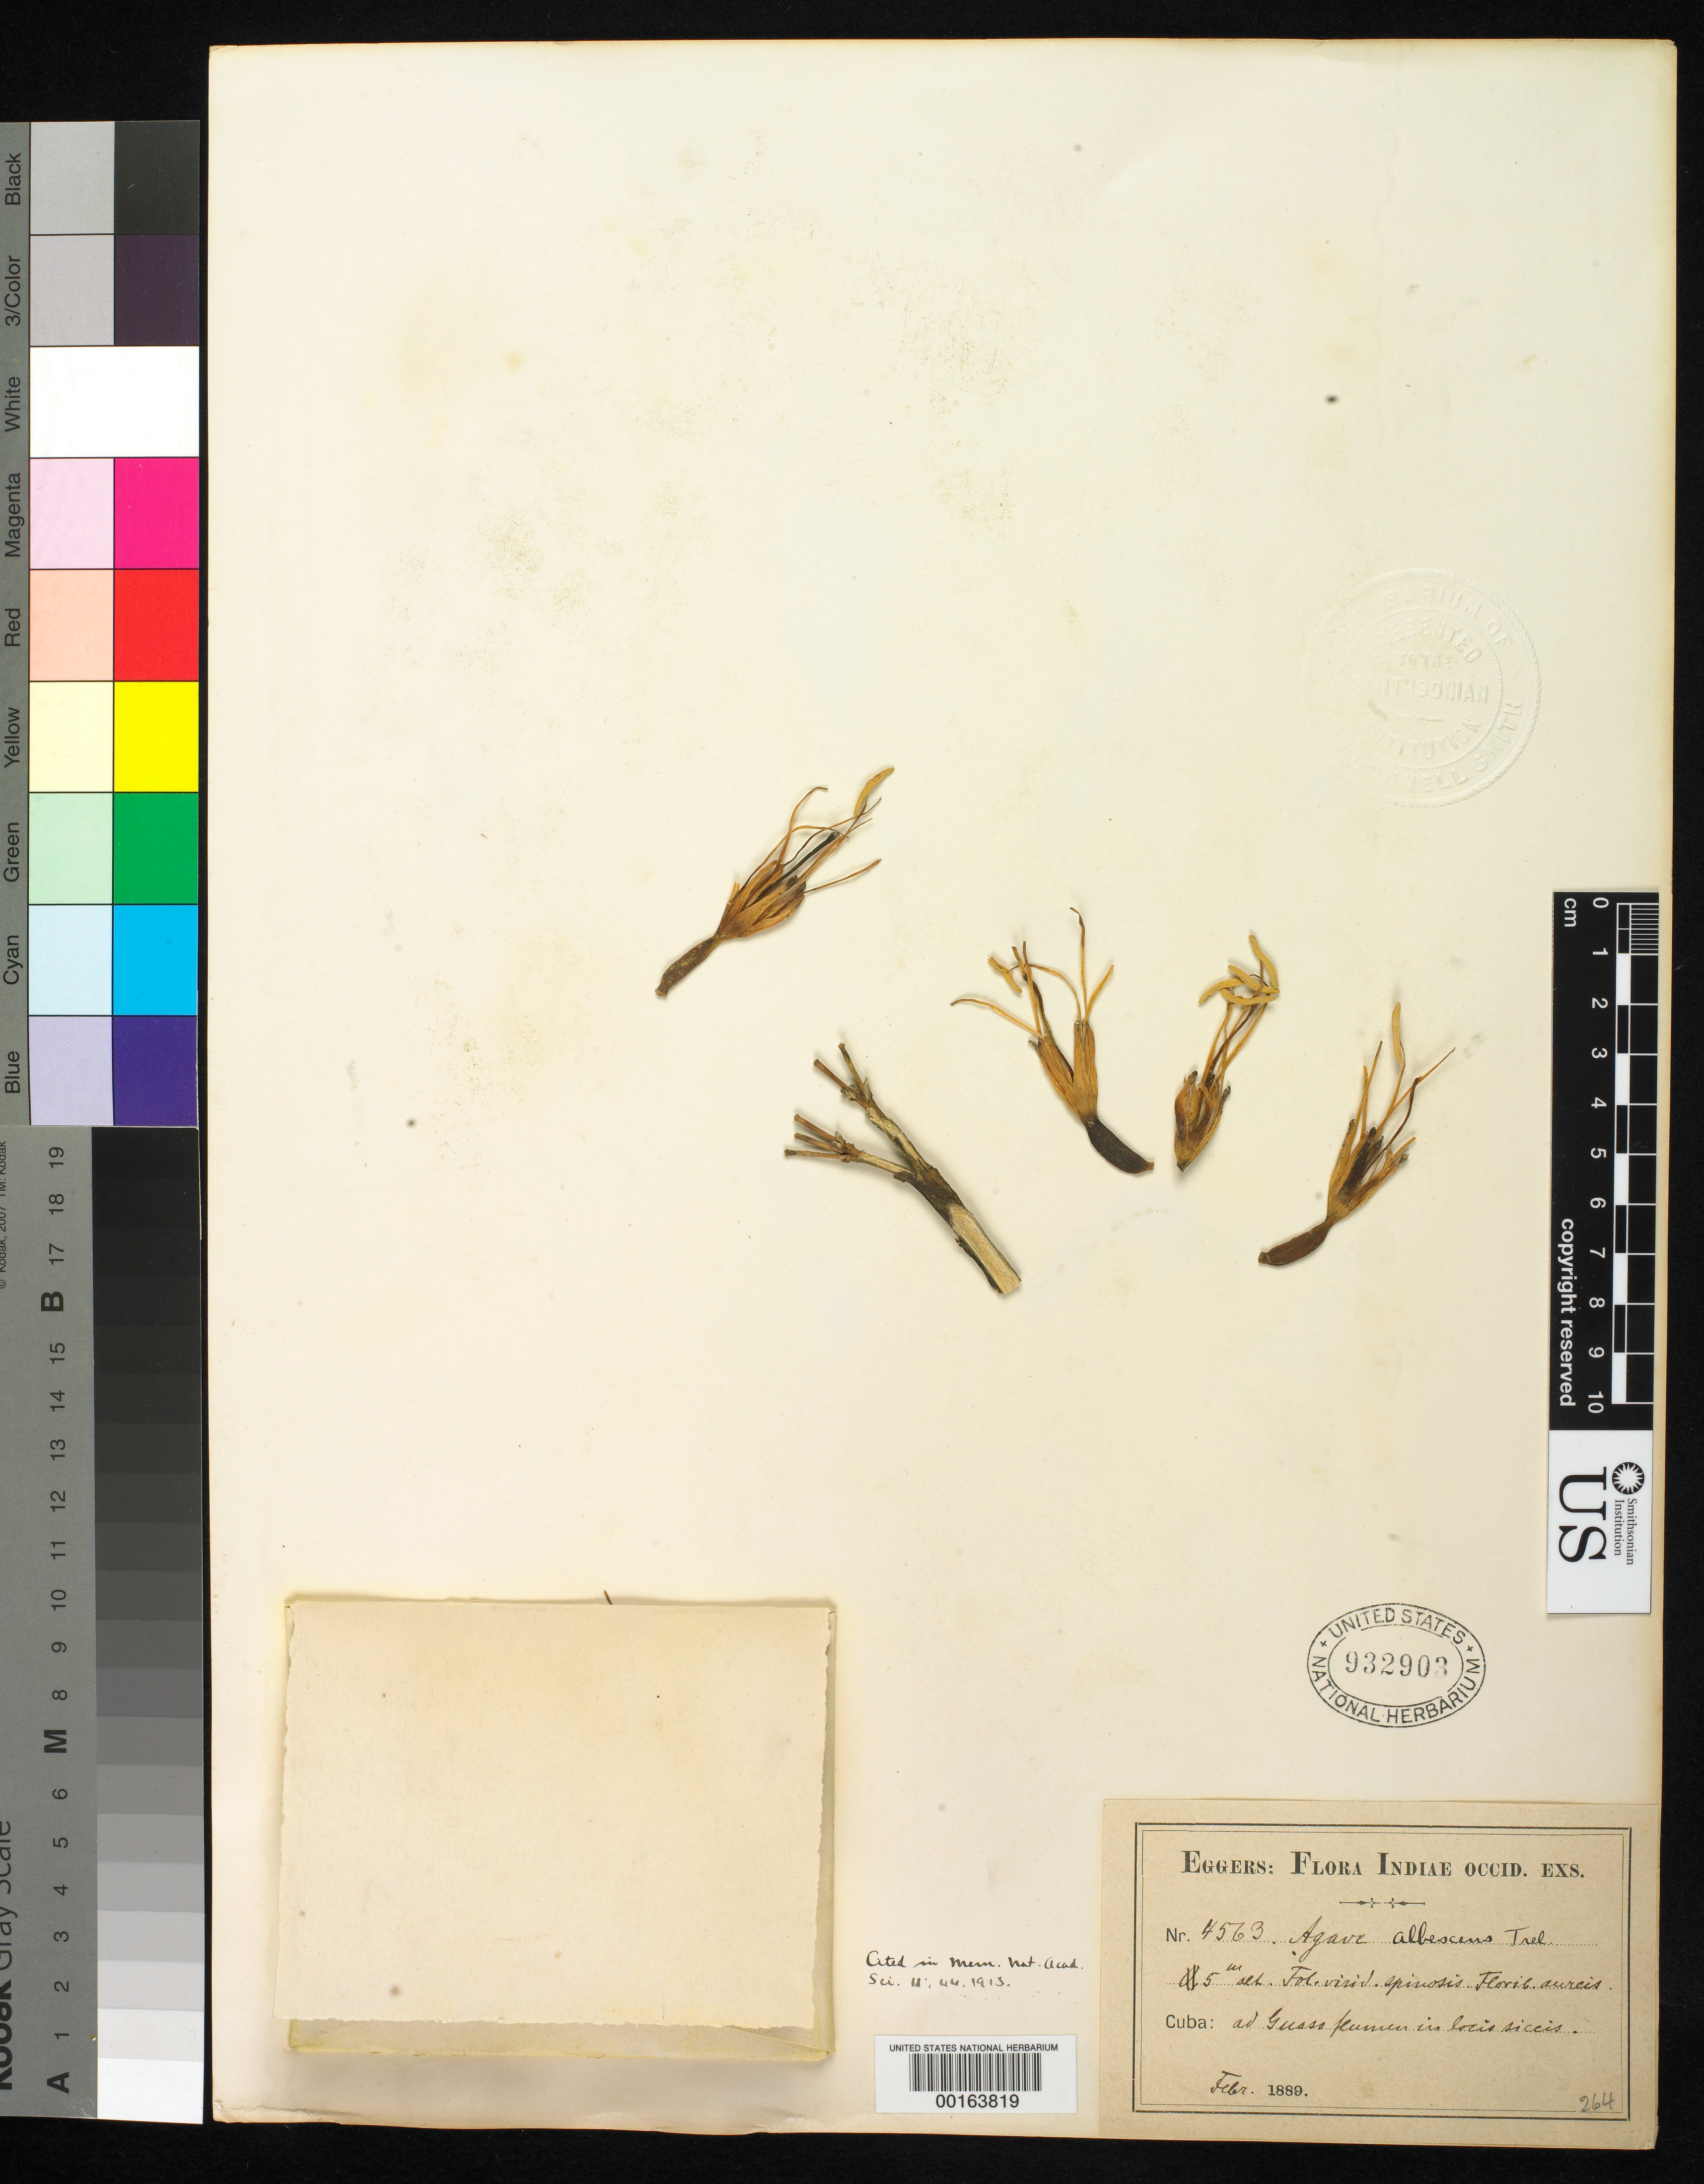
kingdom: Plantae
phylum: Tracheophyta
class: Liliopsida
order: Asparagales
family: Asparagaceae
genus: Agave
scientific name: Agave albescens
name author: Trel.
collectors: H. F. A. von Eggers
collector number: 4563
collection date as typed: Feb 1889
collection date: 1889-02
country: Cuba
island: Greater Antilles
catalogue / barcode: US 932903